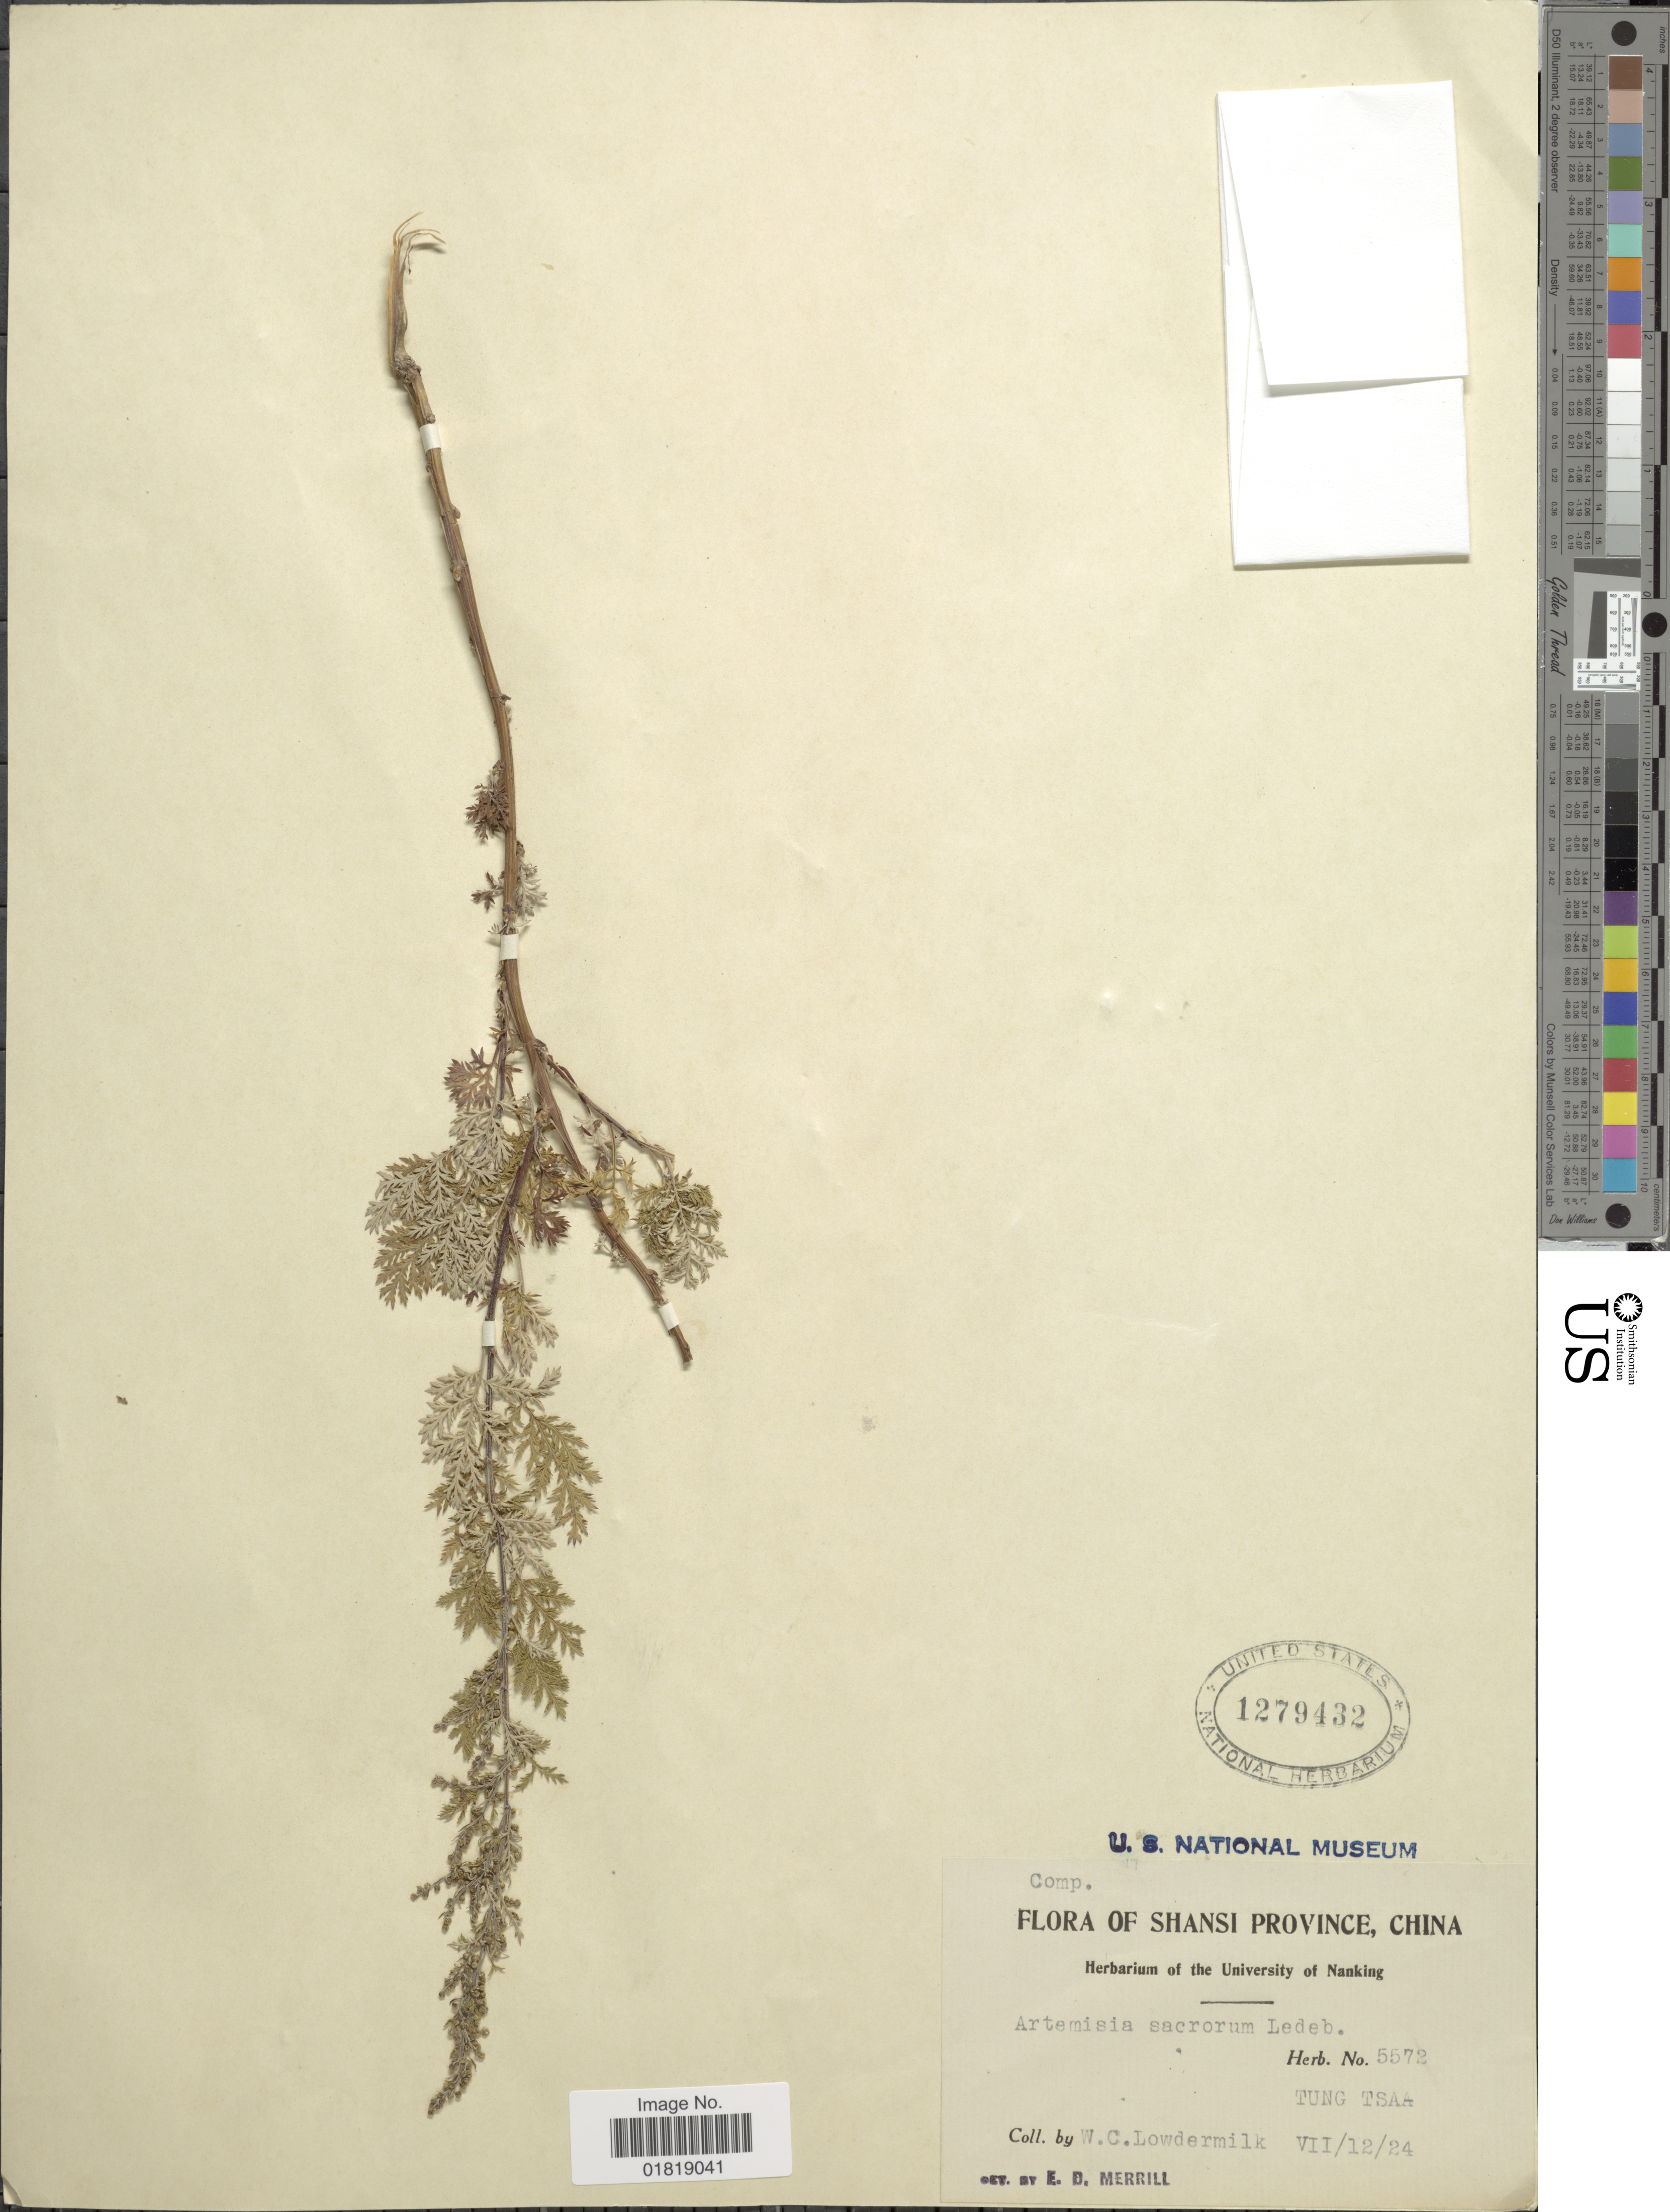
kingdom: Plantae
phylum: Tracheophyta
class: Magnoliopsida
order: Asterales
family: Asteraceae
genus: Artemisia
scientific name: Artemisia sacrorum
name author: Ledeb.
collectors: W. Lowdermilk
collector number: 5572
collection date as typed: Transcribed d/m/y: 12/7/24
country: China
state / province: Shanxi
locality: Shansi Province, Tung Tsaa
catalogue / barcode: US 1279432